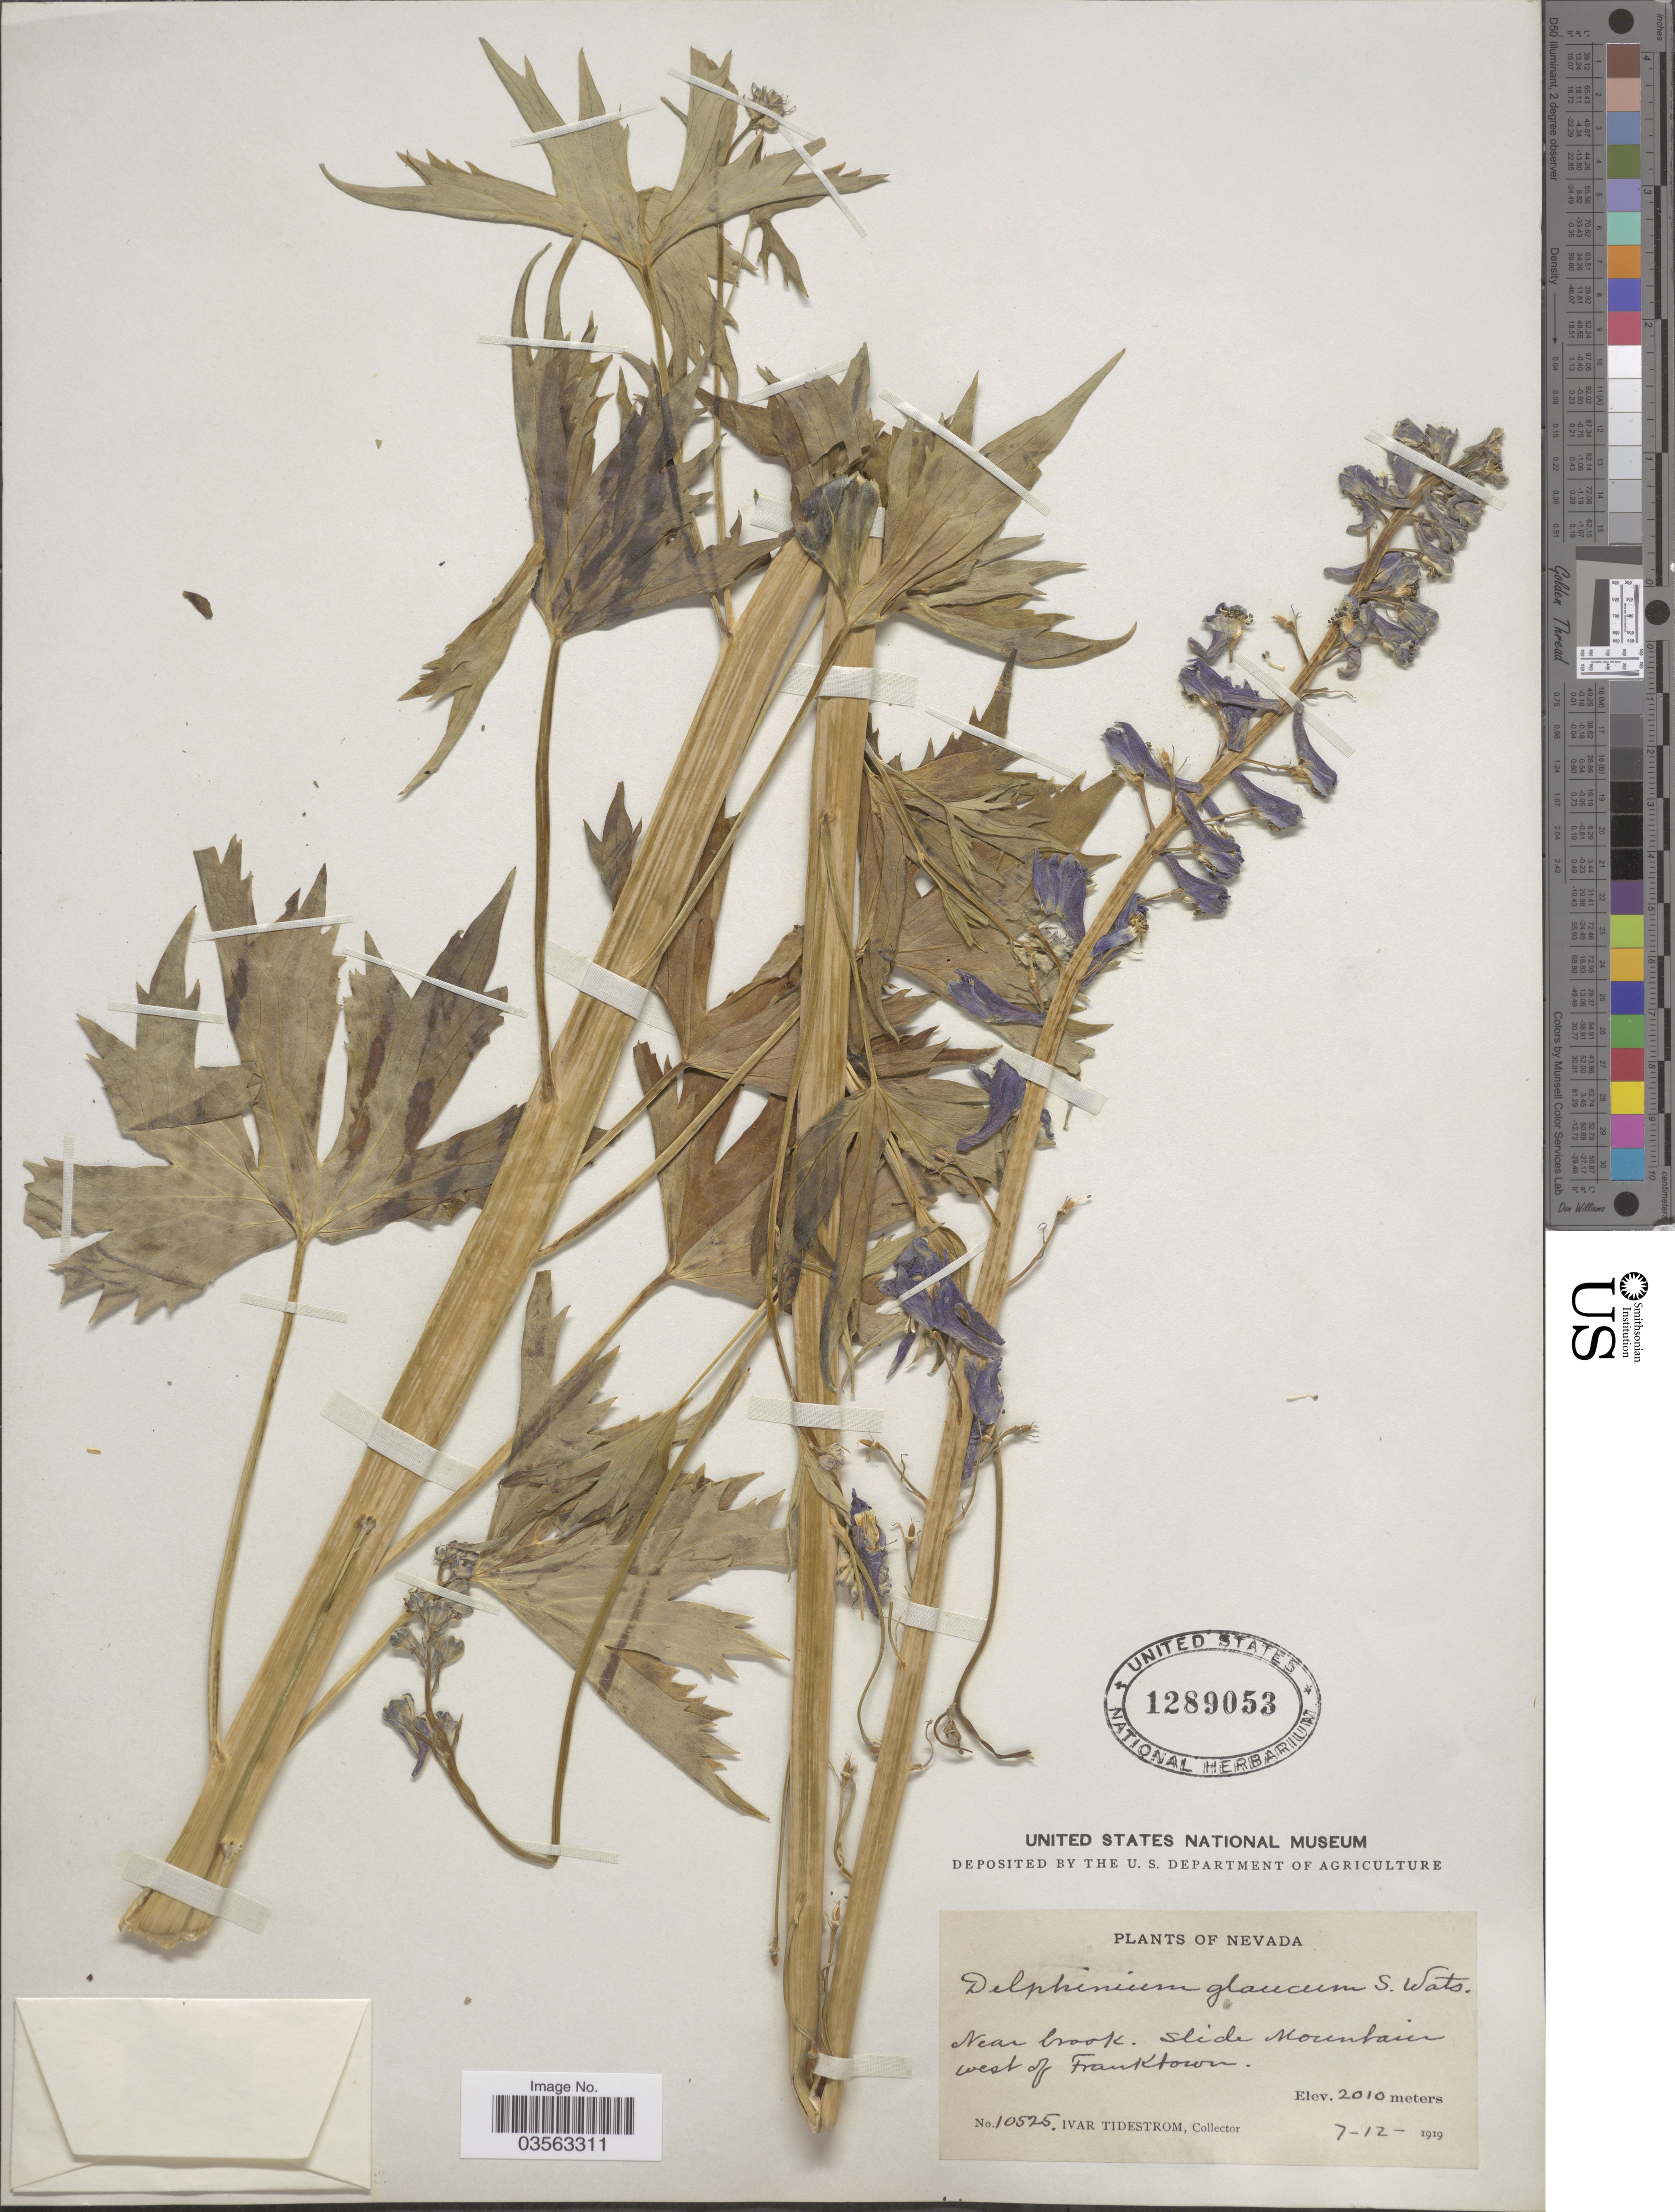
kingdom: Plantae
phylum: Tracheophyta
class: Magnoliopsida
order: Ranunculales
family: Ranunculaceae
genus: Delphinium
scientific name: Delphinium glaucum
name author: S. Watson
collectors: I. F. Tidestrom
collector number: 10525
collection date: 1919-07-12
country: United States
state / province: Nevada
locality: Near brook. Slide Mountain west of Franktown.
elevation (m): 2010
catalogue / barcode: US 1289053